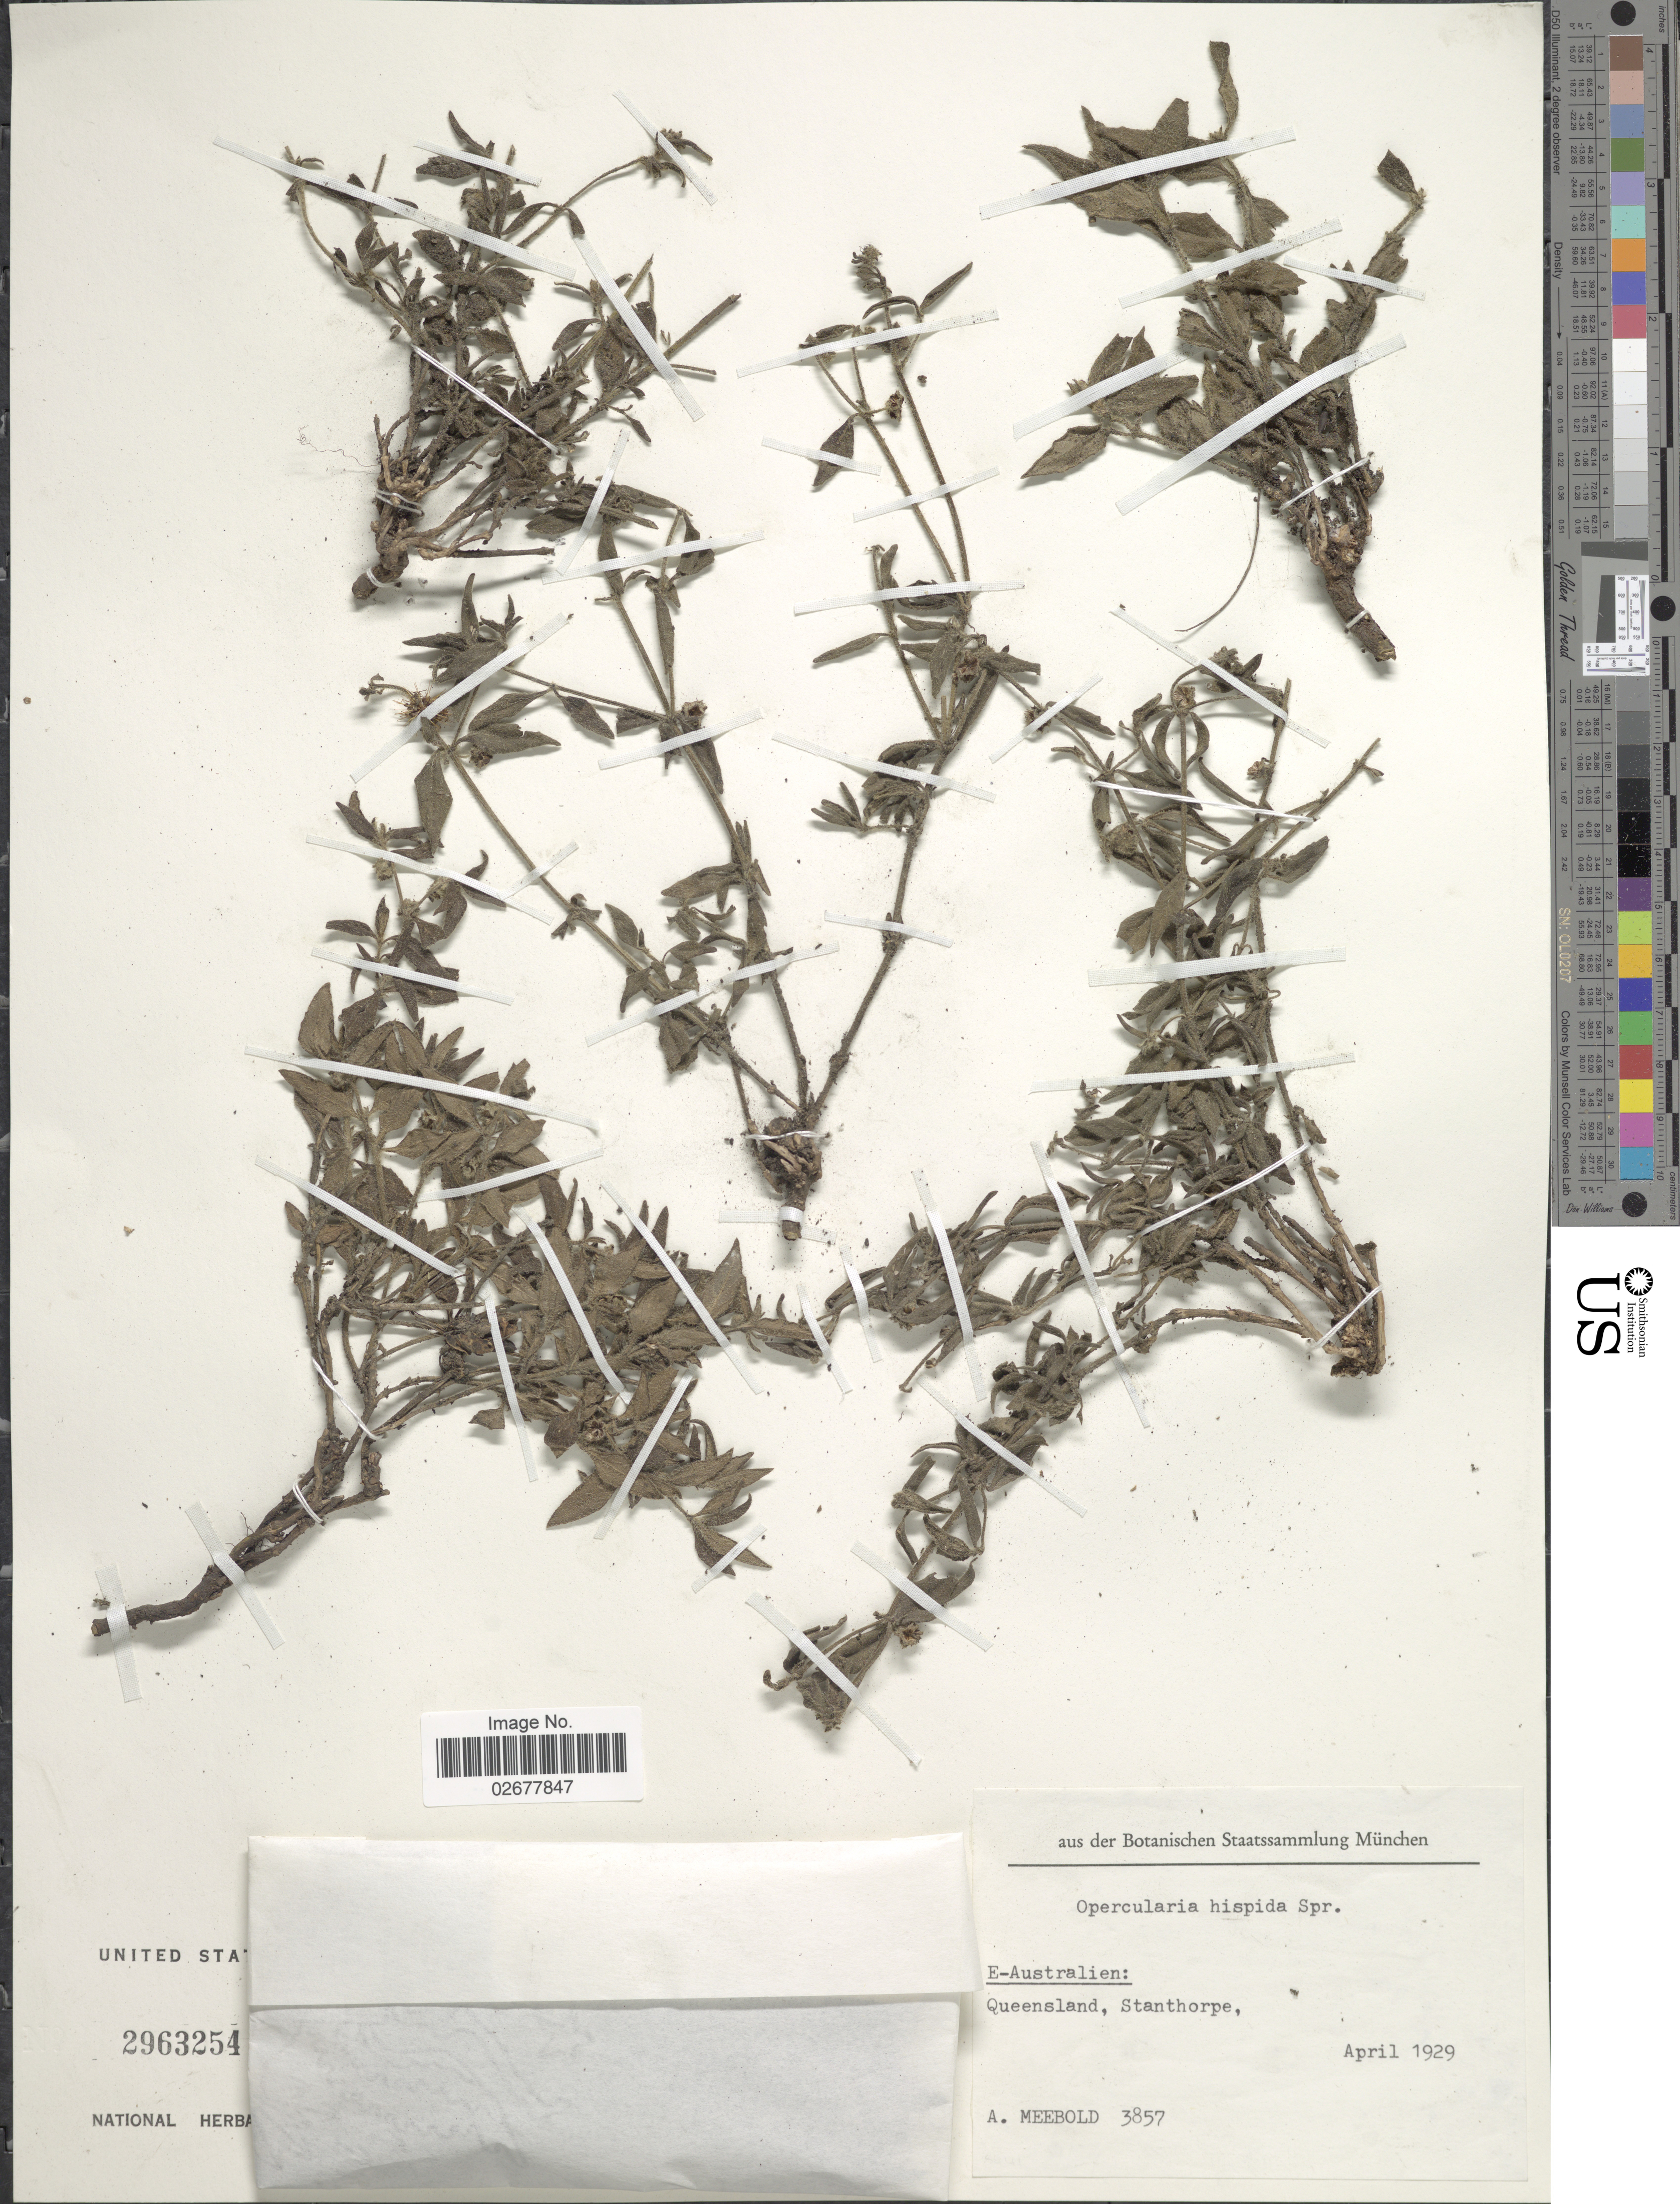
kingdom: Plantae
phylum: Tracheophyta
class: Magnoliopsida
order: Gentianales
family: Rubiaceae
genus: Opercularia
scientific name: Opercularia hispida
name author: Spreng.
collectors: A. Meebold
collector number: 3857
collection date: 1929-04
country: Australia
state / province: Queensland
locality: E-Australien: Queensland, Stanthorpe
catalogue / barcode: US 2963254